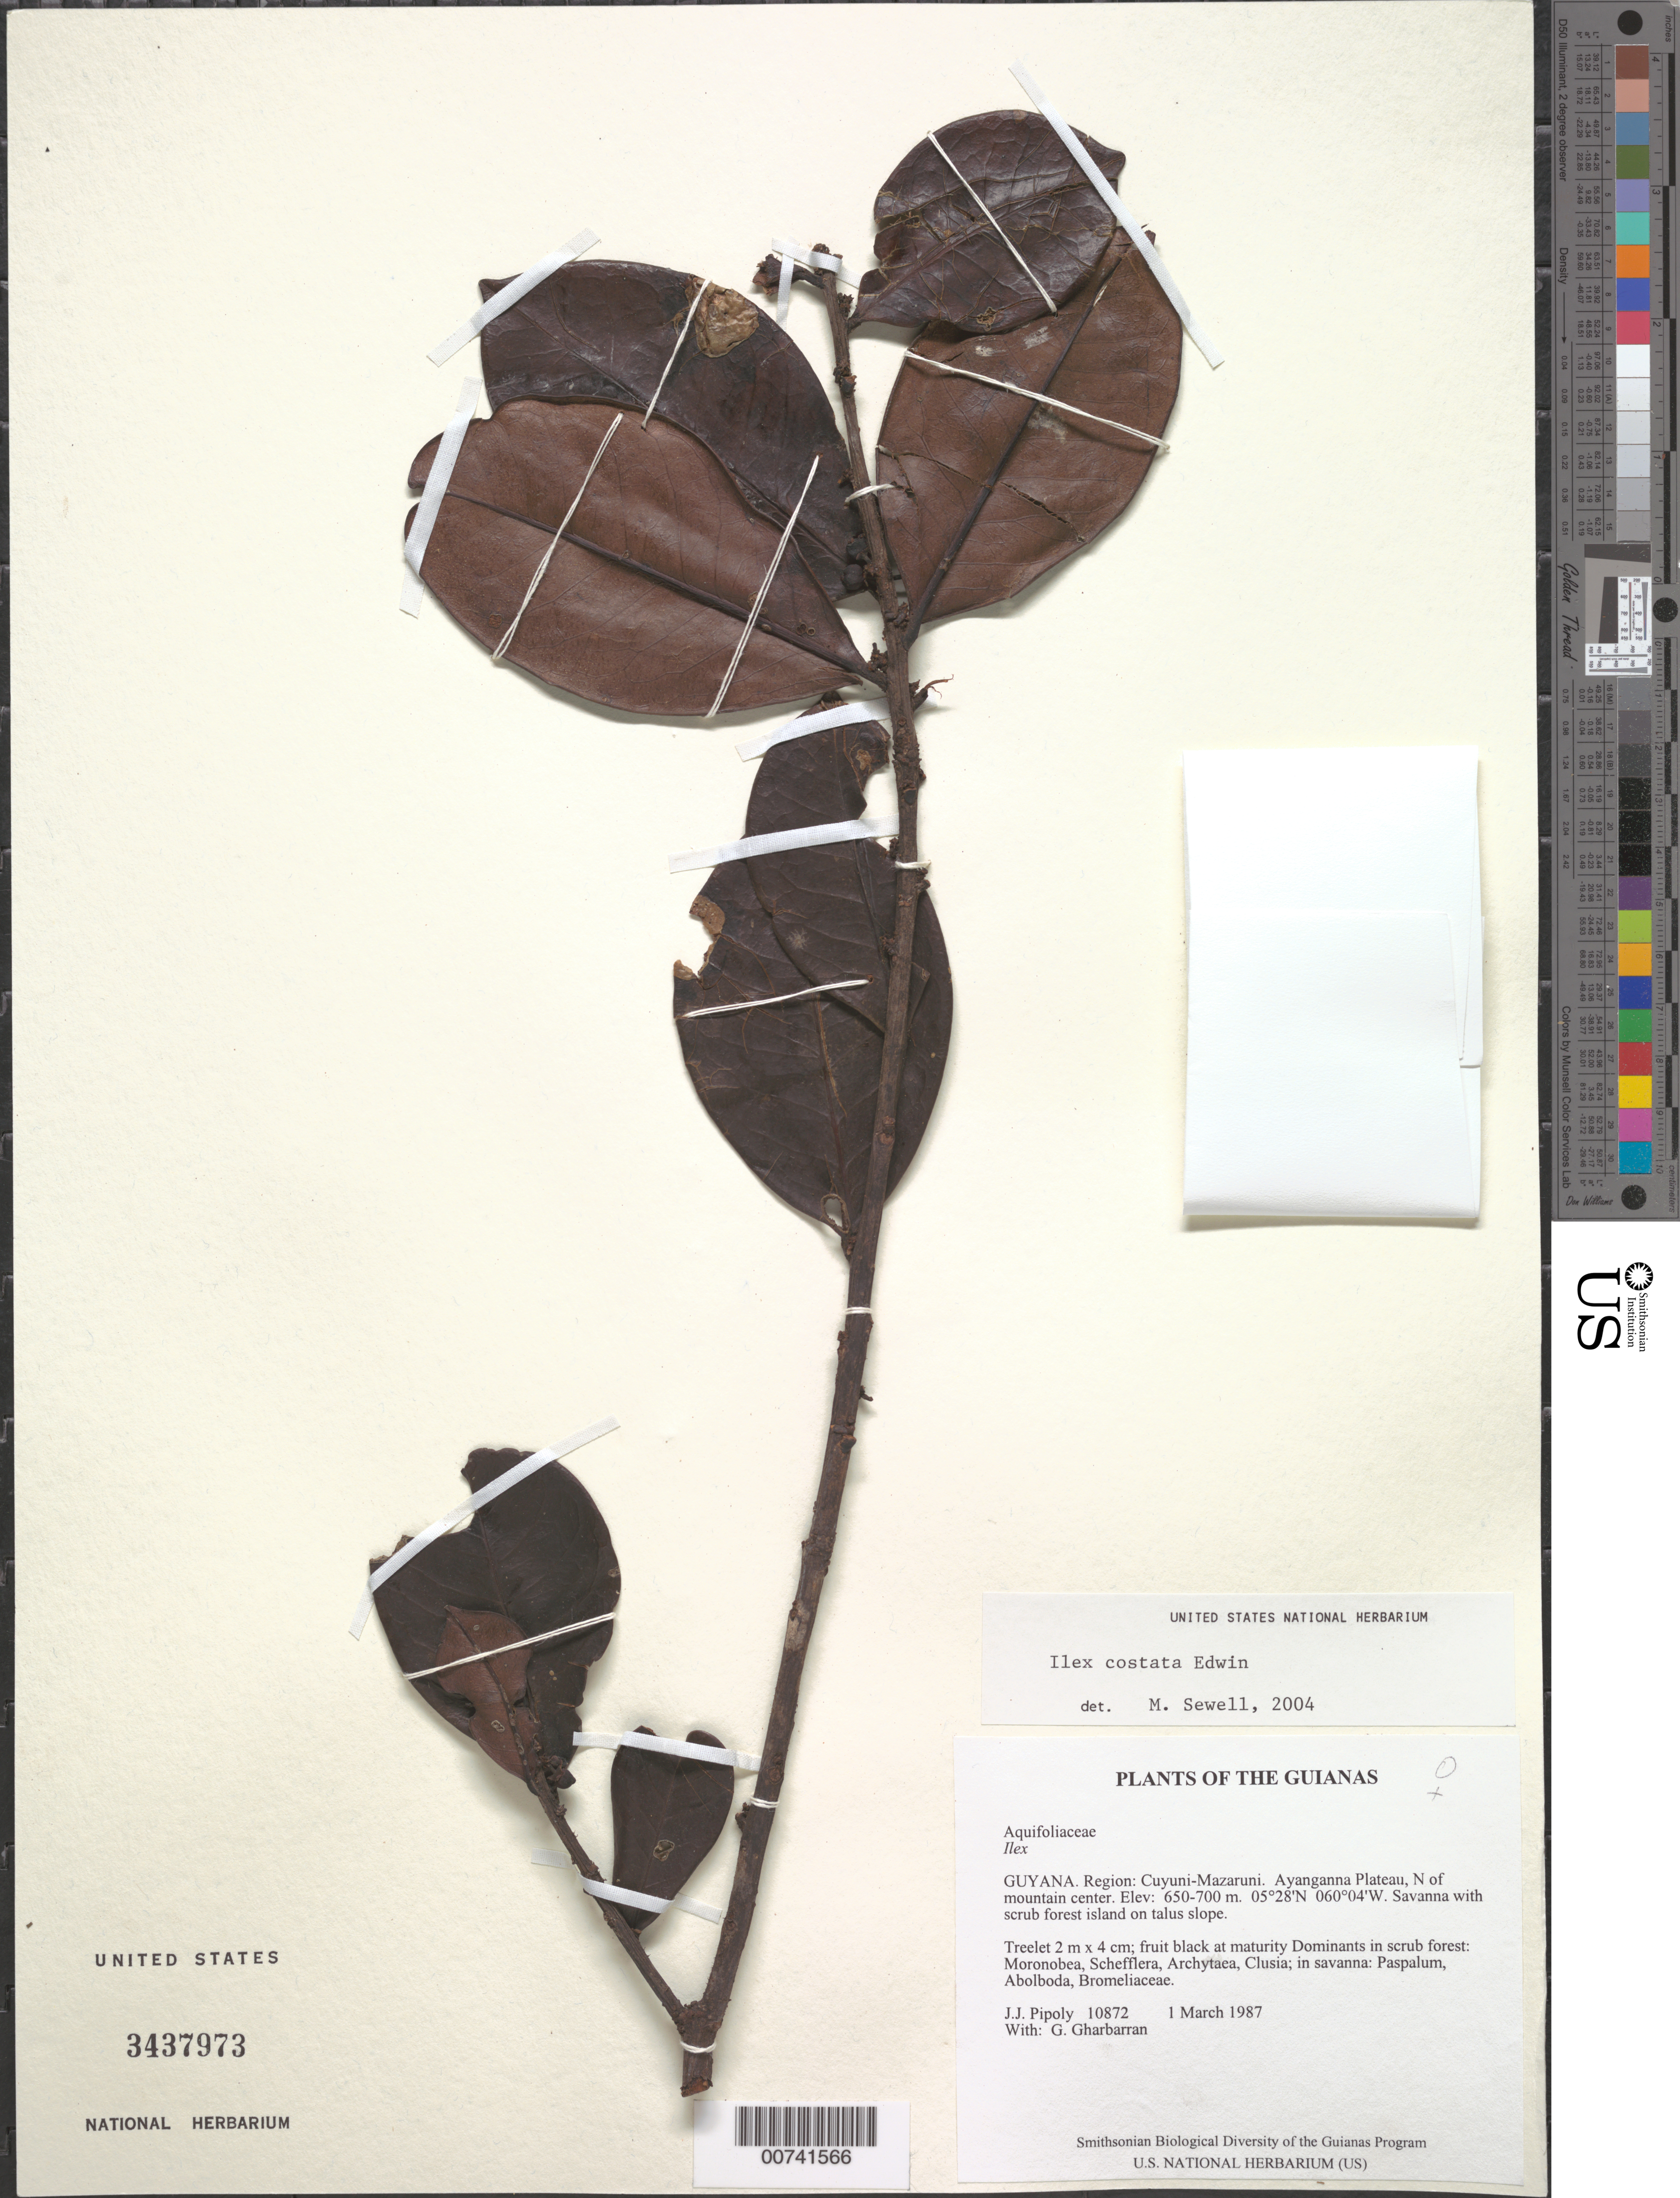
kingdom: Plantae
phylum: Tracheophyta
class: Magnoliopsida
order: Aquifoliales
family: Aquifoliaceae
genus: Ilex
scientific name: Ilex fanshawei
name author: Edwin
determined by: Barriera, Gabrielle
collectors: J. J. Pipoly & G. Gharbarran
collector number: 10872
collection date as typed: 1 March 1987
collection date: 1987-03-01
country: Guyana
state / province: Cuyuni-Mazaruni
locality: Ayanganna Plateau, N of mountain center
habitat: Savanna with scrub forest island on talus slope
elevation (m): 650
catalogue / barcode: US 3437973